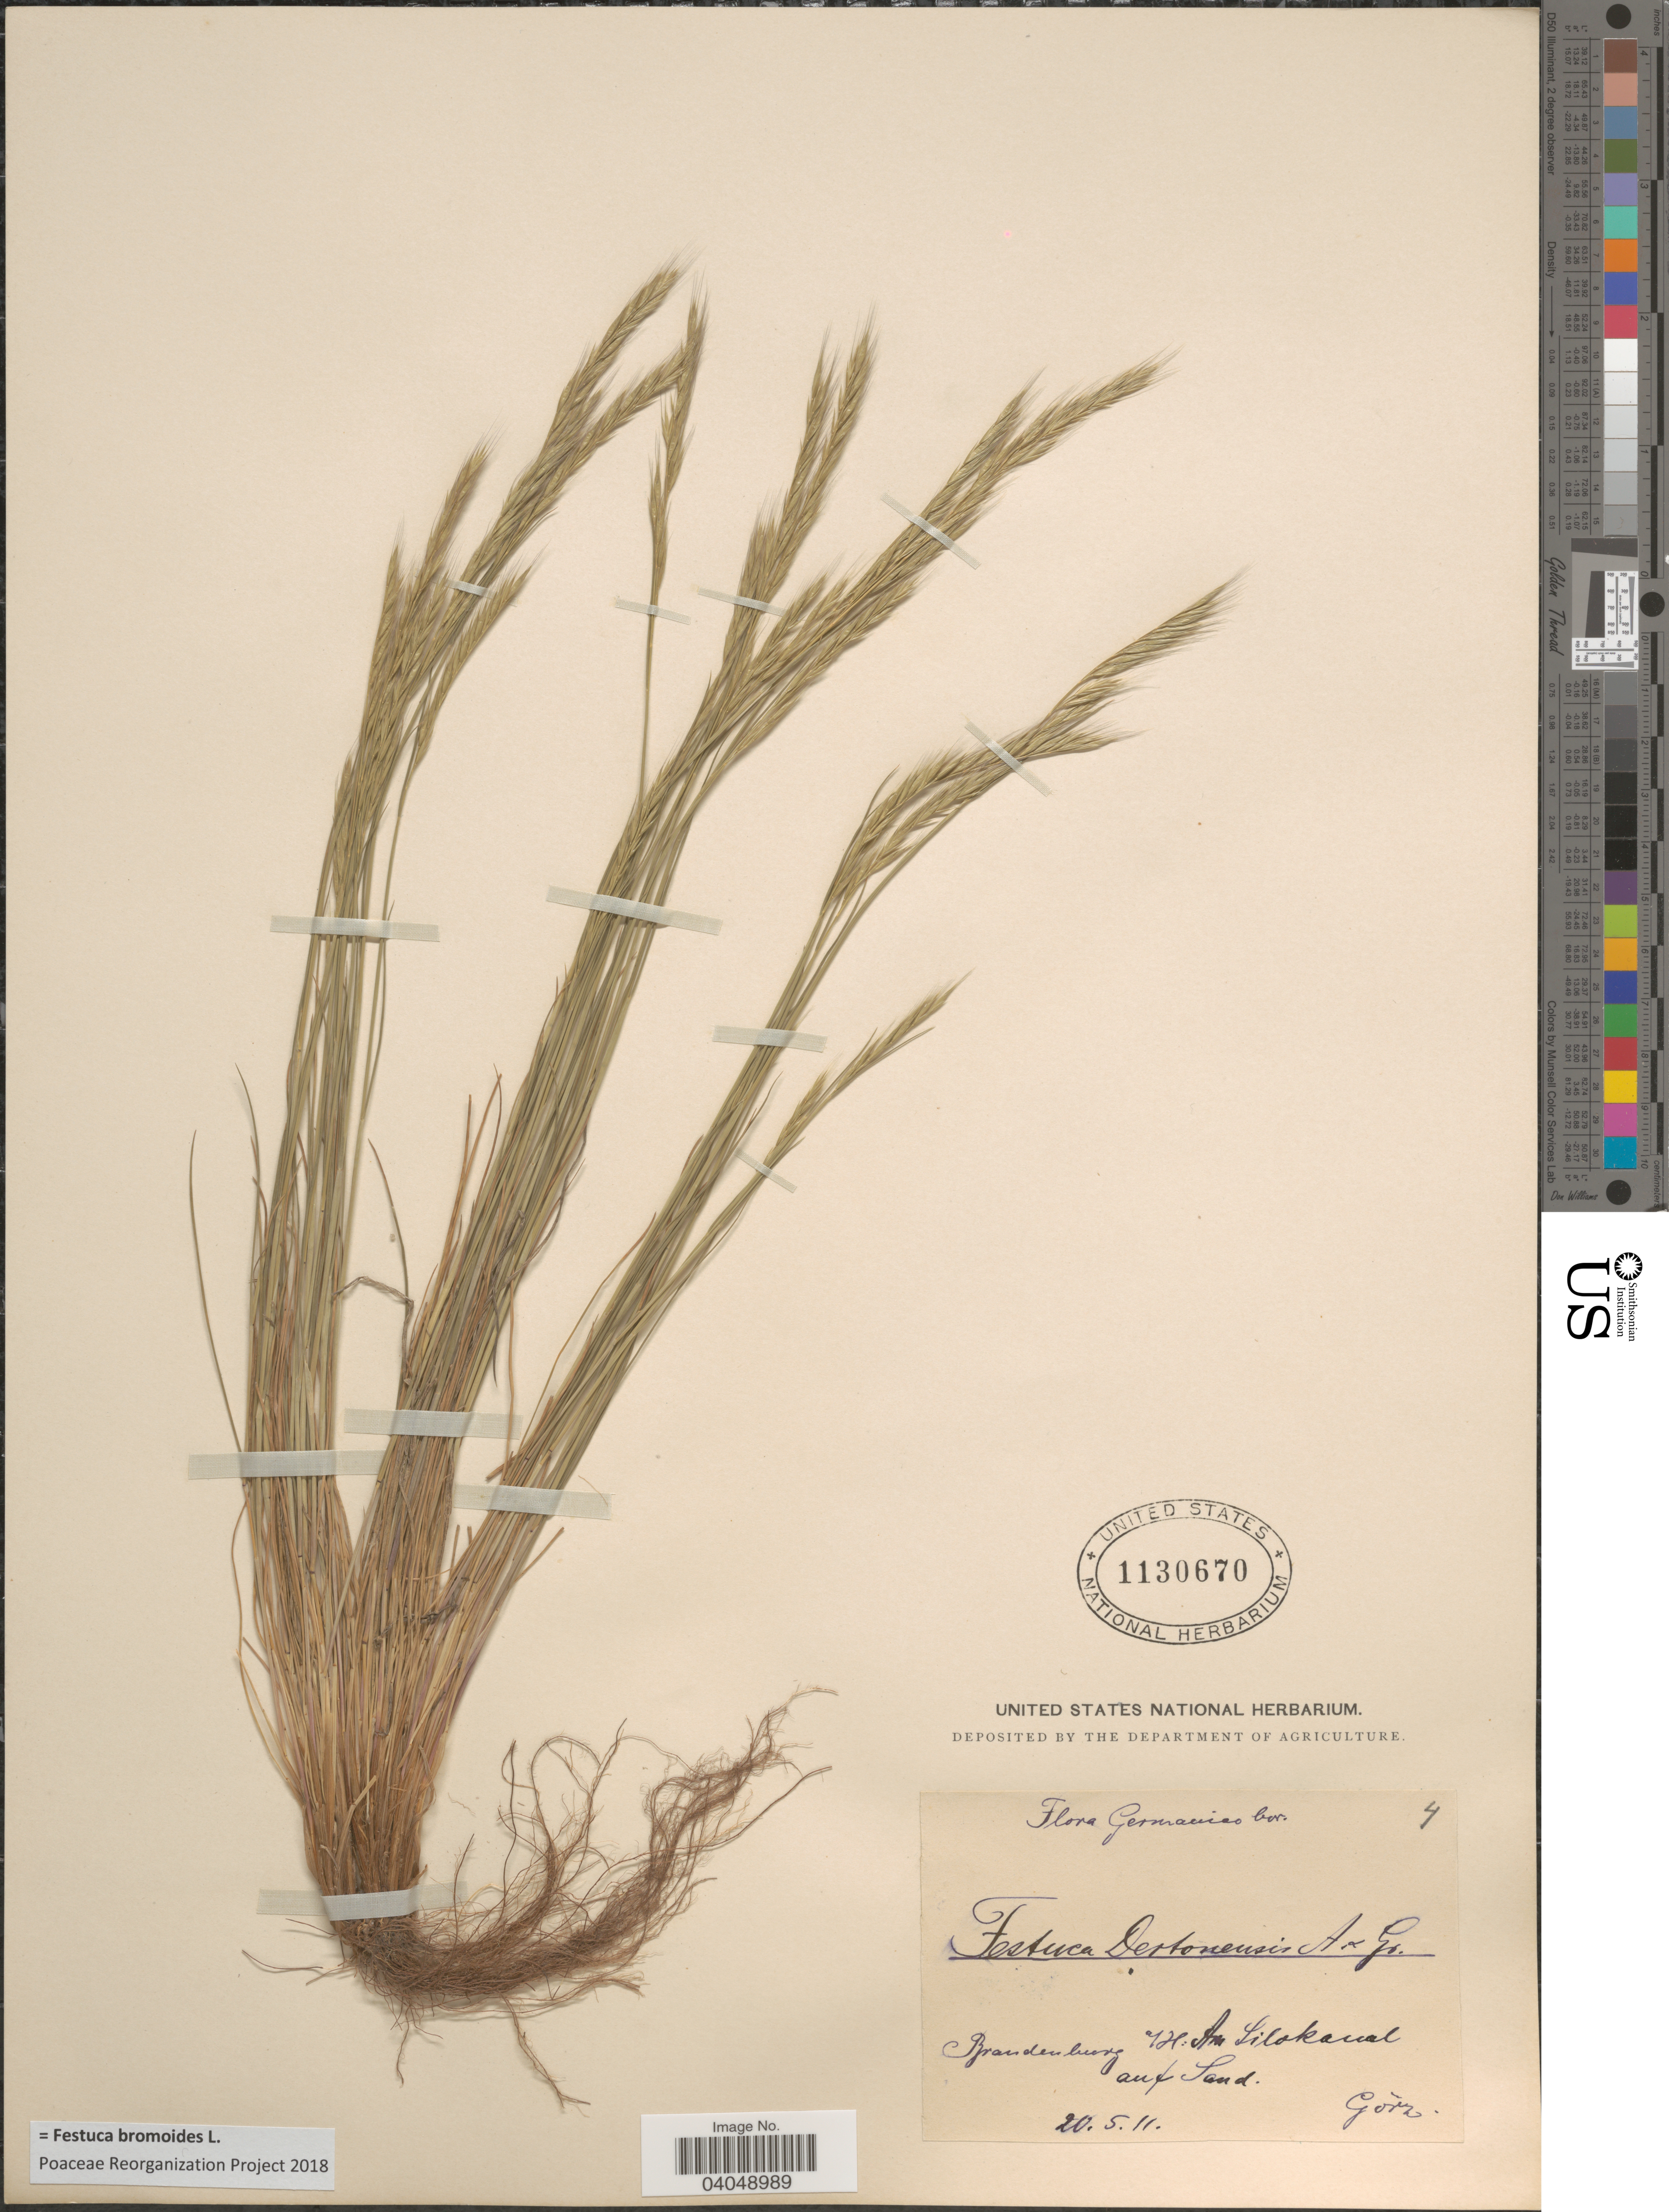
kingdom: Plantae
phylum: Tracheophyta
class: Liliopsida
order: Poales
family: Poaceae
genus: Festuca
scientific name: Festuca bromoides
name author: L.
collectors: Gorz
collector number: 4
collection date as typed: Transcribed d/m/y: 20/5/11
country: Germany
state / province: Brandenburg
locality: Germanica bor. Am Lilokanal auf Sand.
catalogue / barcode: US 1130670